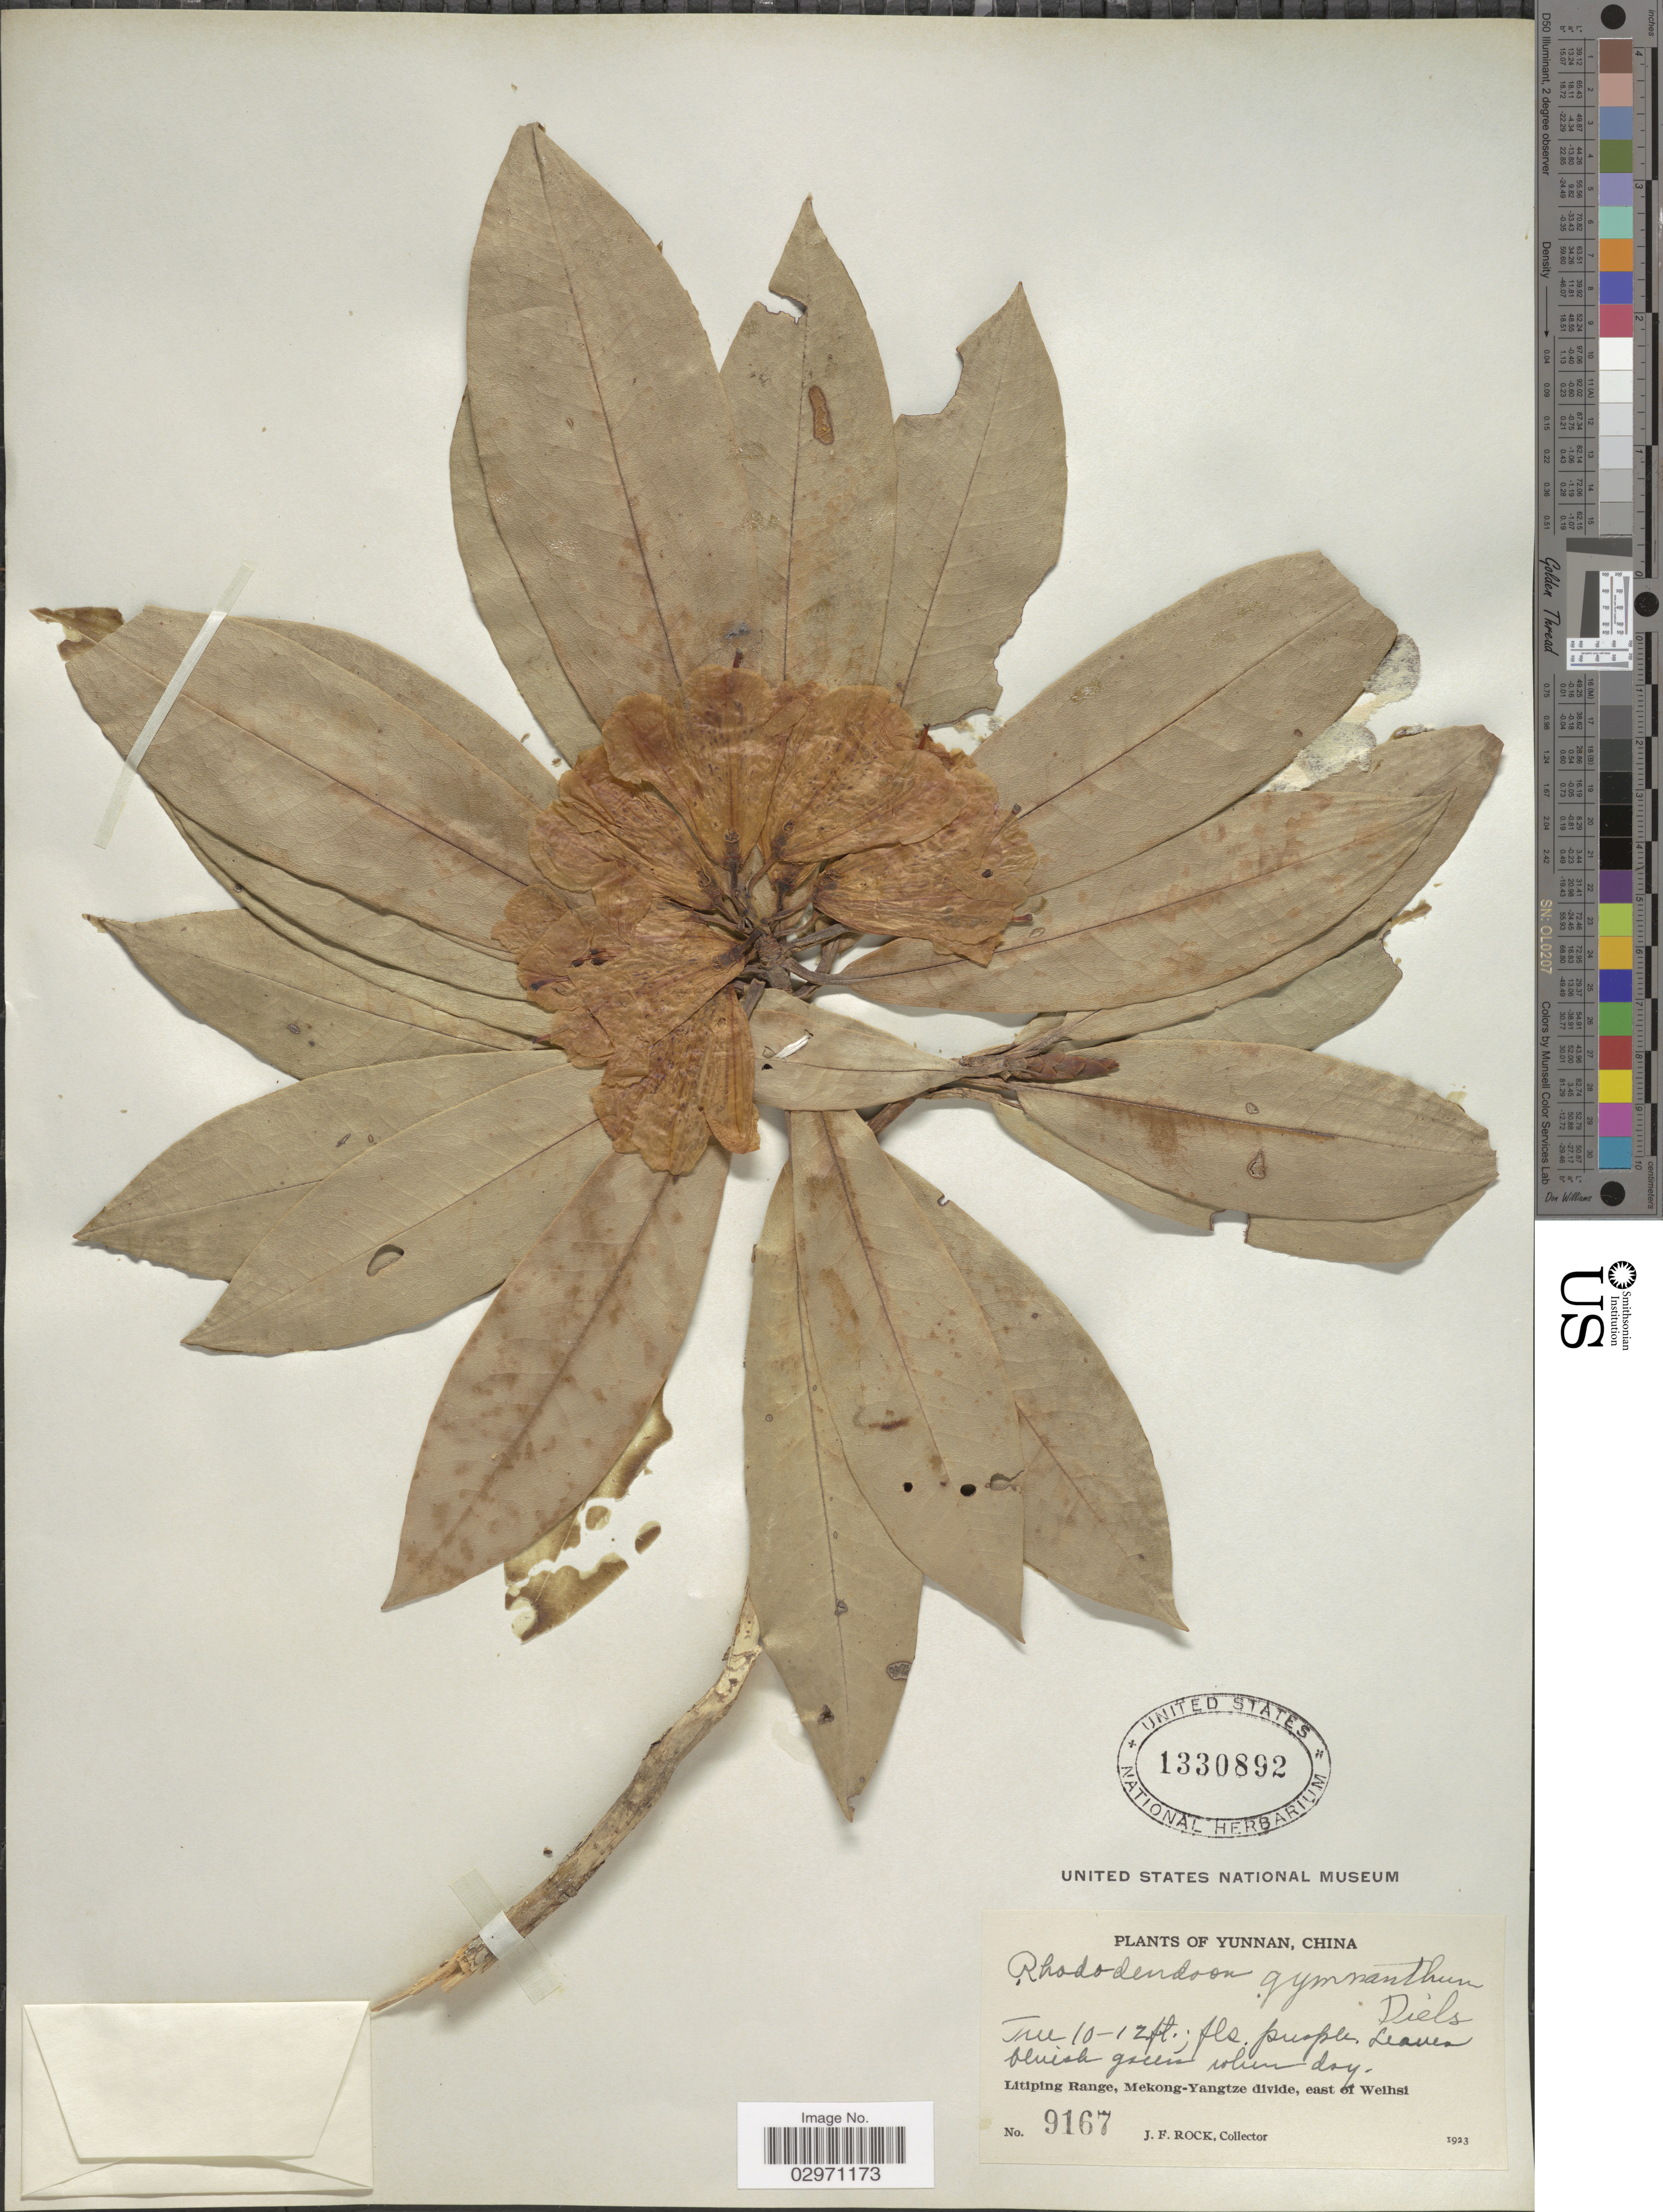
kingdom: Plantae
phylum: Tracheophyta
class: Magnoliopsida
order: Ericales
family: Ericaceae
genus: Rhododendron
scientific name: Rhododendron gymnanthum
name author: Diels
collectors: J. Rock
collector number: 9167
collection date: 1923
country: China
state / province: Yunnan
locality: Litiping Range, Mekong-Yangtze divide, east of Weihsi.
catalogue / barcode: US 1330892